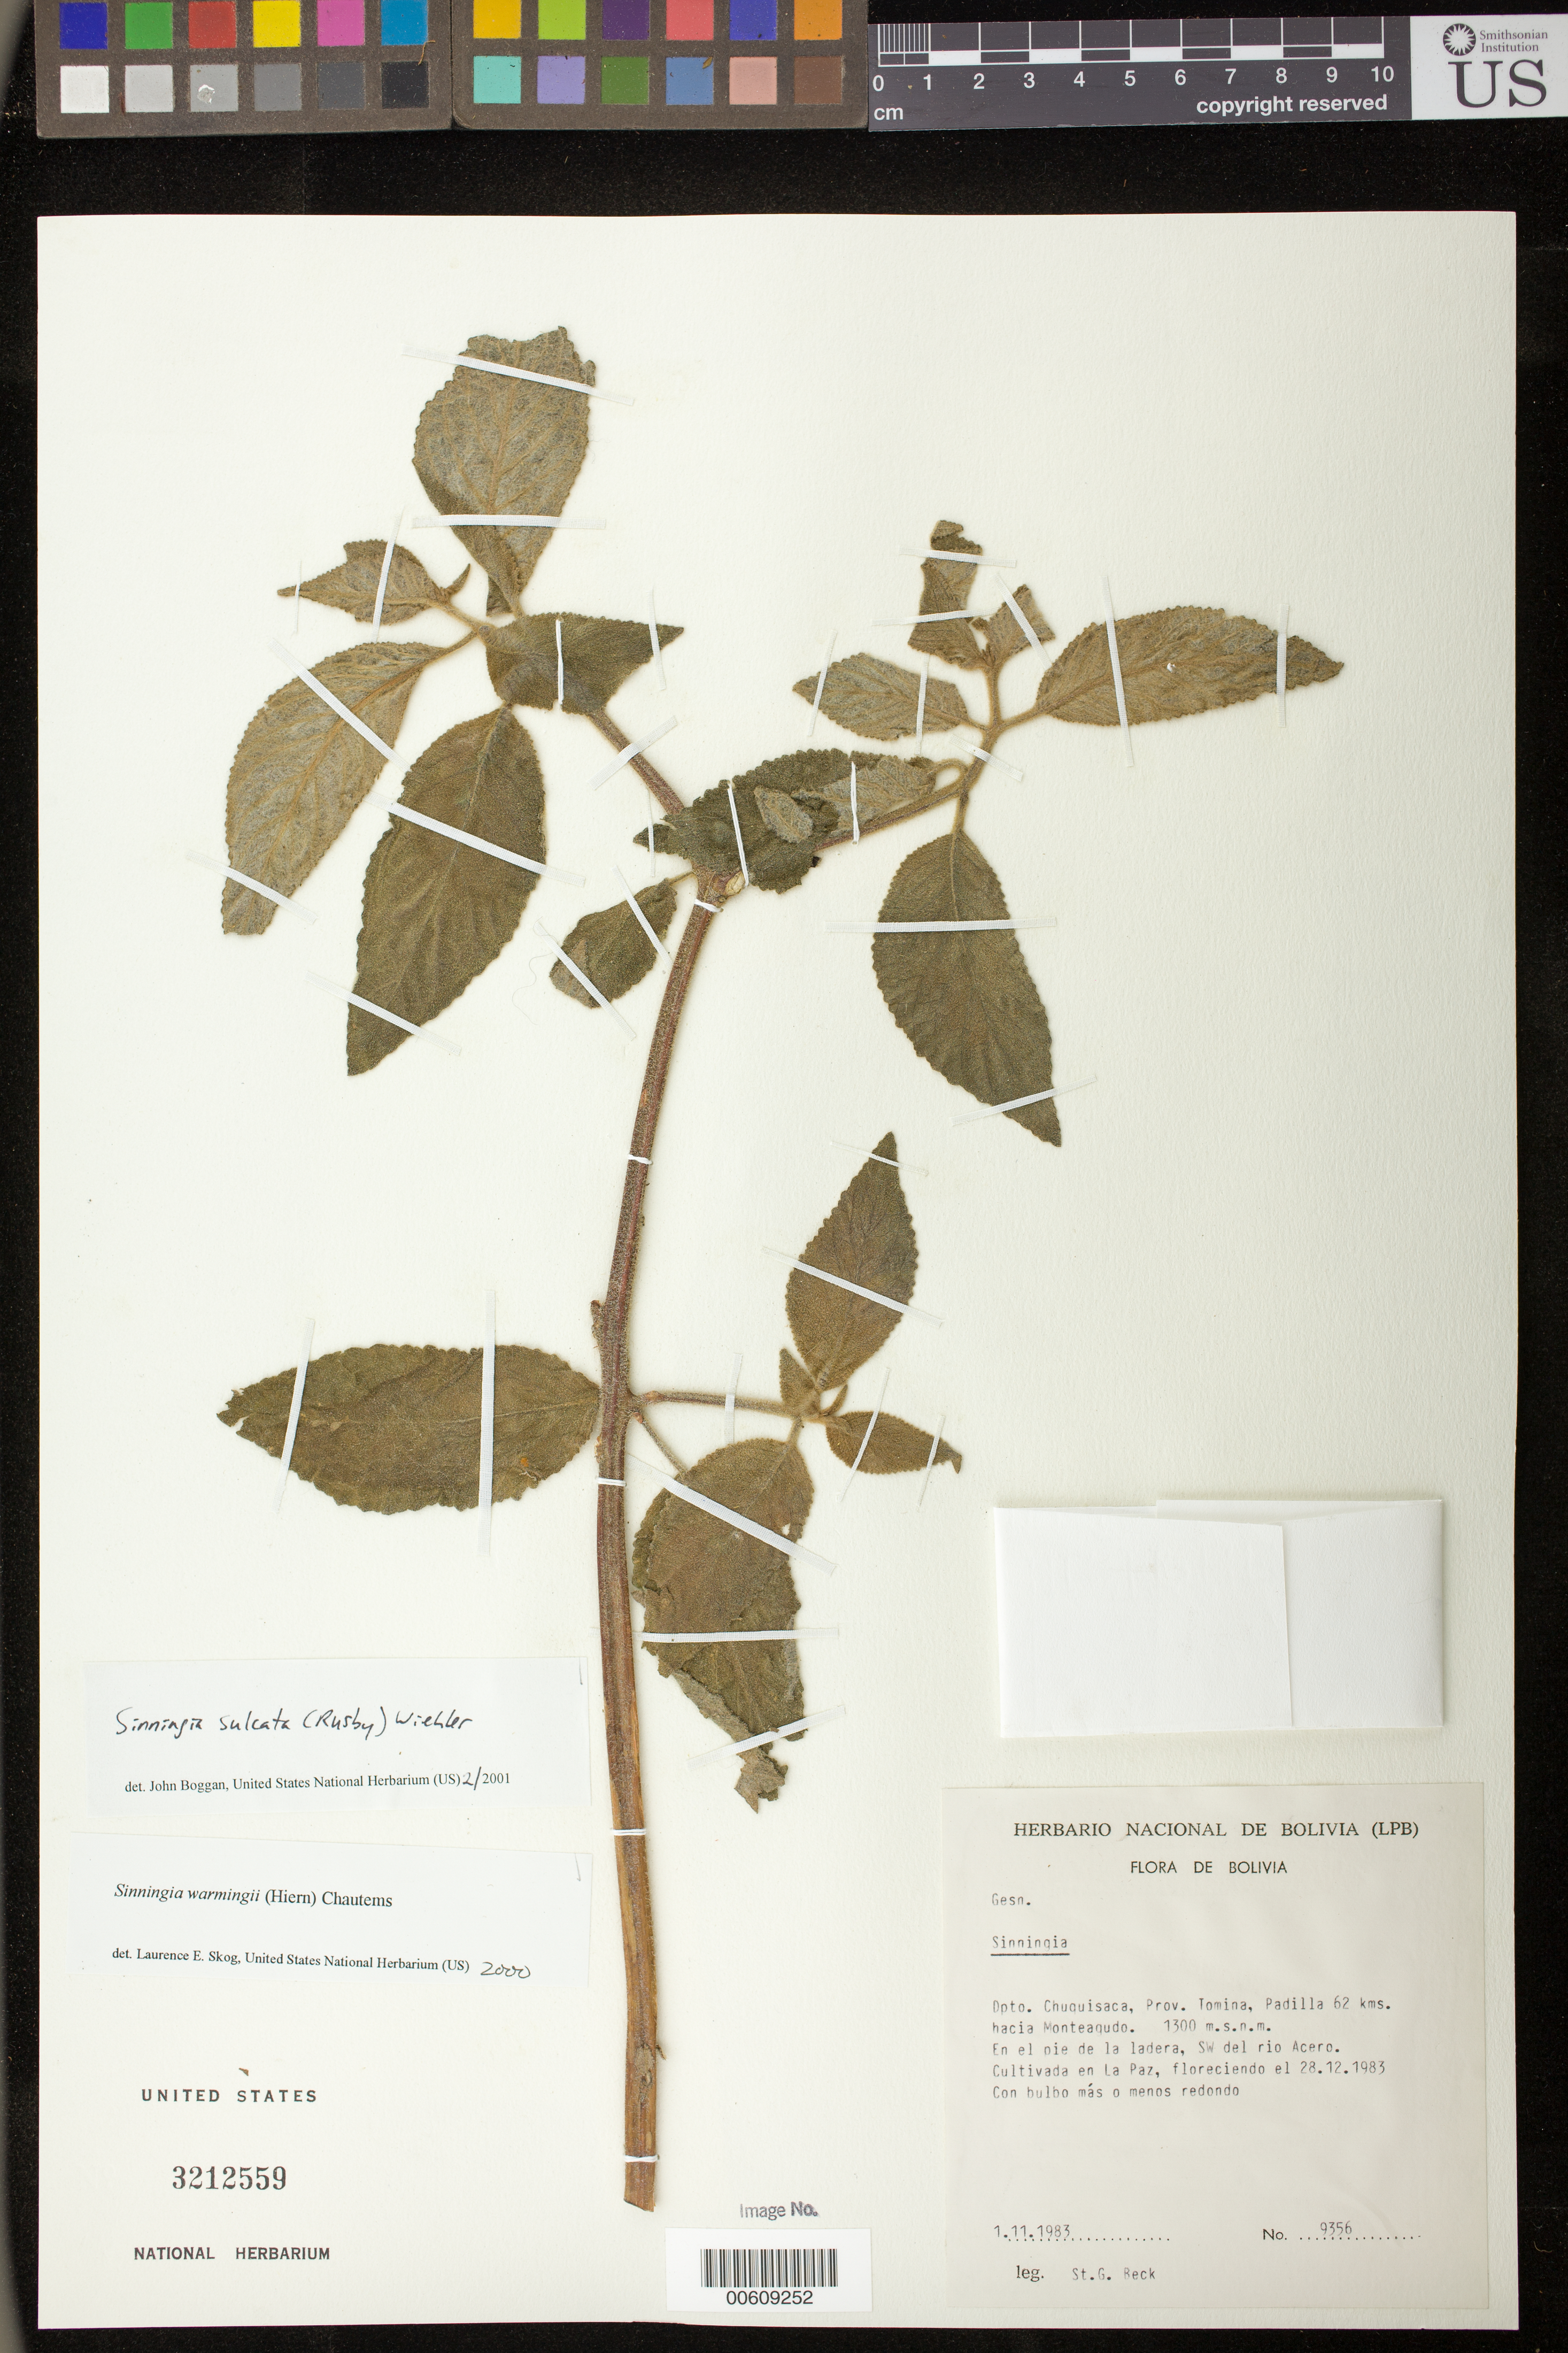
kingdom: Plantae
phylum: Tracheophyta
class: Magnoliopsida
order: Lamiales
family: Gesneriaceae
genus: Sinningia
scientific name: Sinningia sulcata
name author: (Rusby) Wiehler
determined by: Boggan, J. K., (US), NMNH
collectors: S. G. Beck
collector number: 9356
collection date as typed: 01 Nov 1983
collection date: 1983-11-01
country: Bolivia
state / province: Chuquisaca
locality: Prov. Tomina; Padilla 62 km hacia Monteagudo, SW del rio Acero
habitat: En el pie de la ladera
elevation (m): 1300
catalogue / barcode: US 3212559